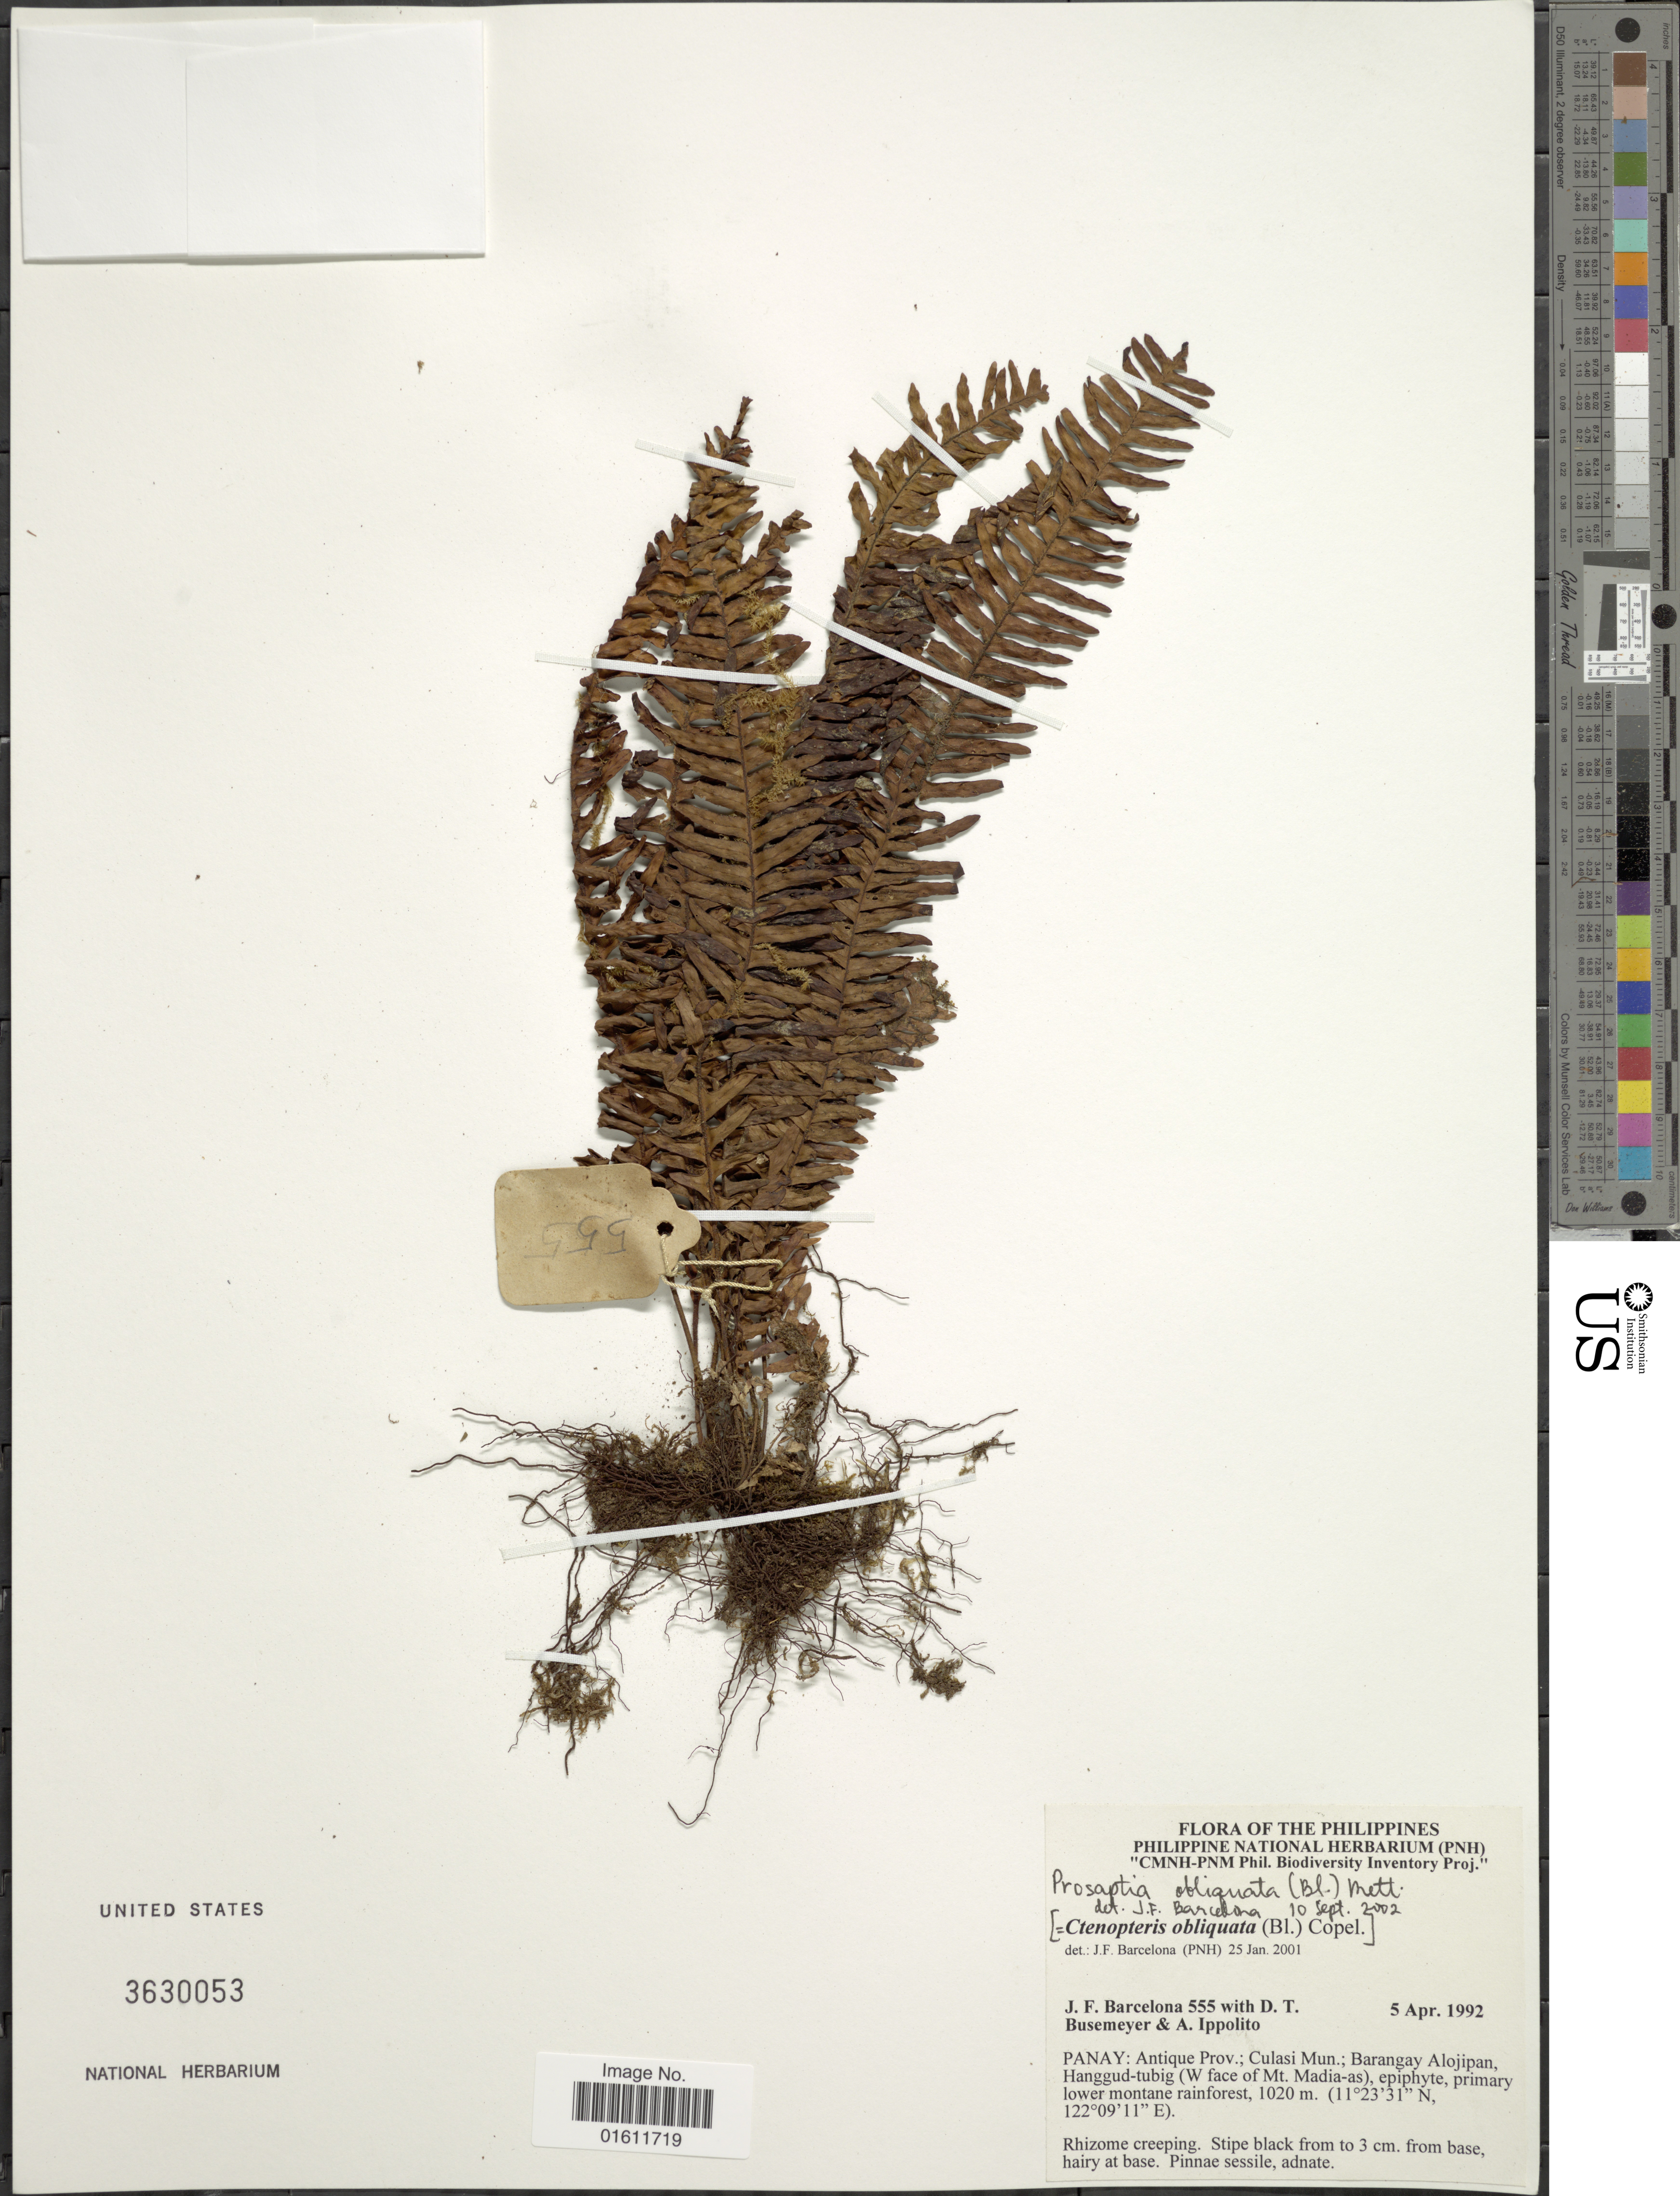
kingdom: Plantae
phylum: Tracheophyta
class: Polypodiopsida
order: Polypodiales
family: Polypodiaceae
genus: Prosaptia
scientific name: Prosaptia obliquata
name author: (Blume) Mett.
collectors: J. F. Barcelona, D. Busemeyer & A. Ippolito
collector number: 555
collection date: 1992-04-05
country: Philippines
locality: Panay: Antique Prov.; Culasi Mun.; Barangay Alojipan, Hanggud-tubig (W face of Mt. Madia-as).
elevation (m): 1020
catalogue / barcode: US 3630053